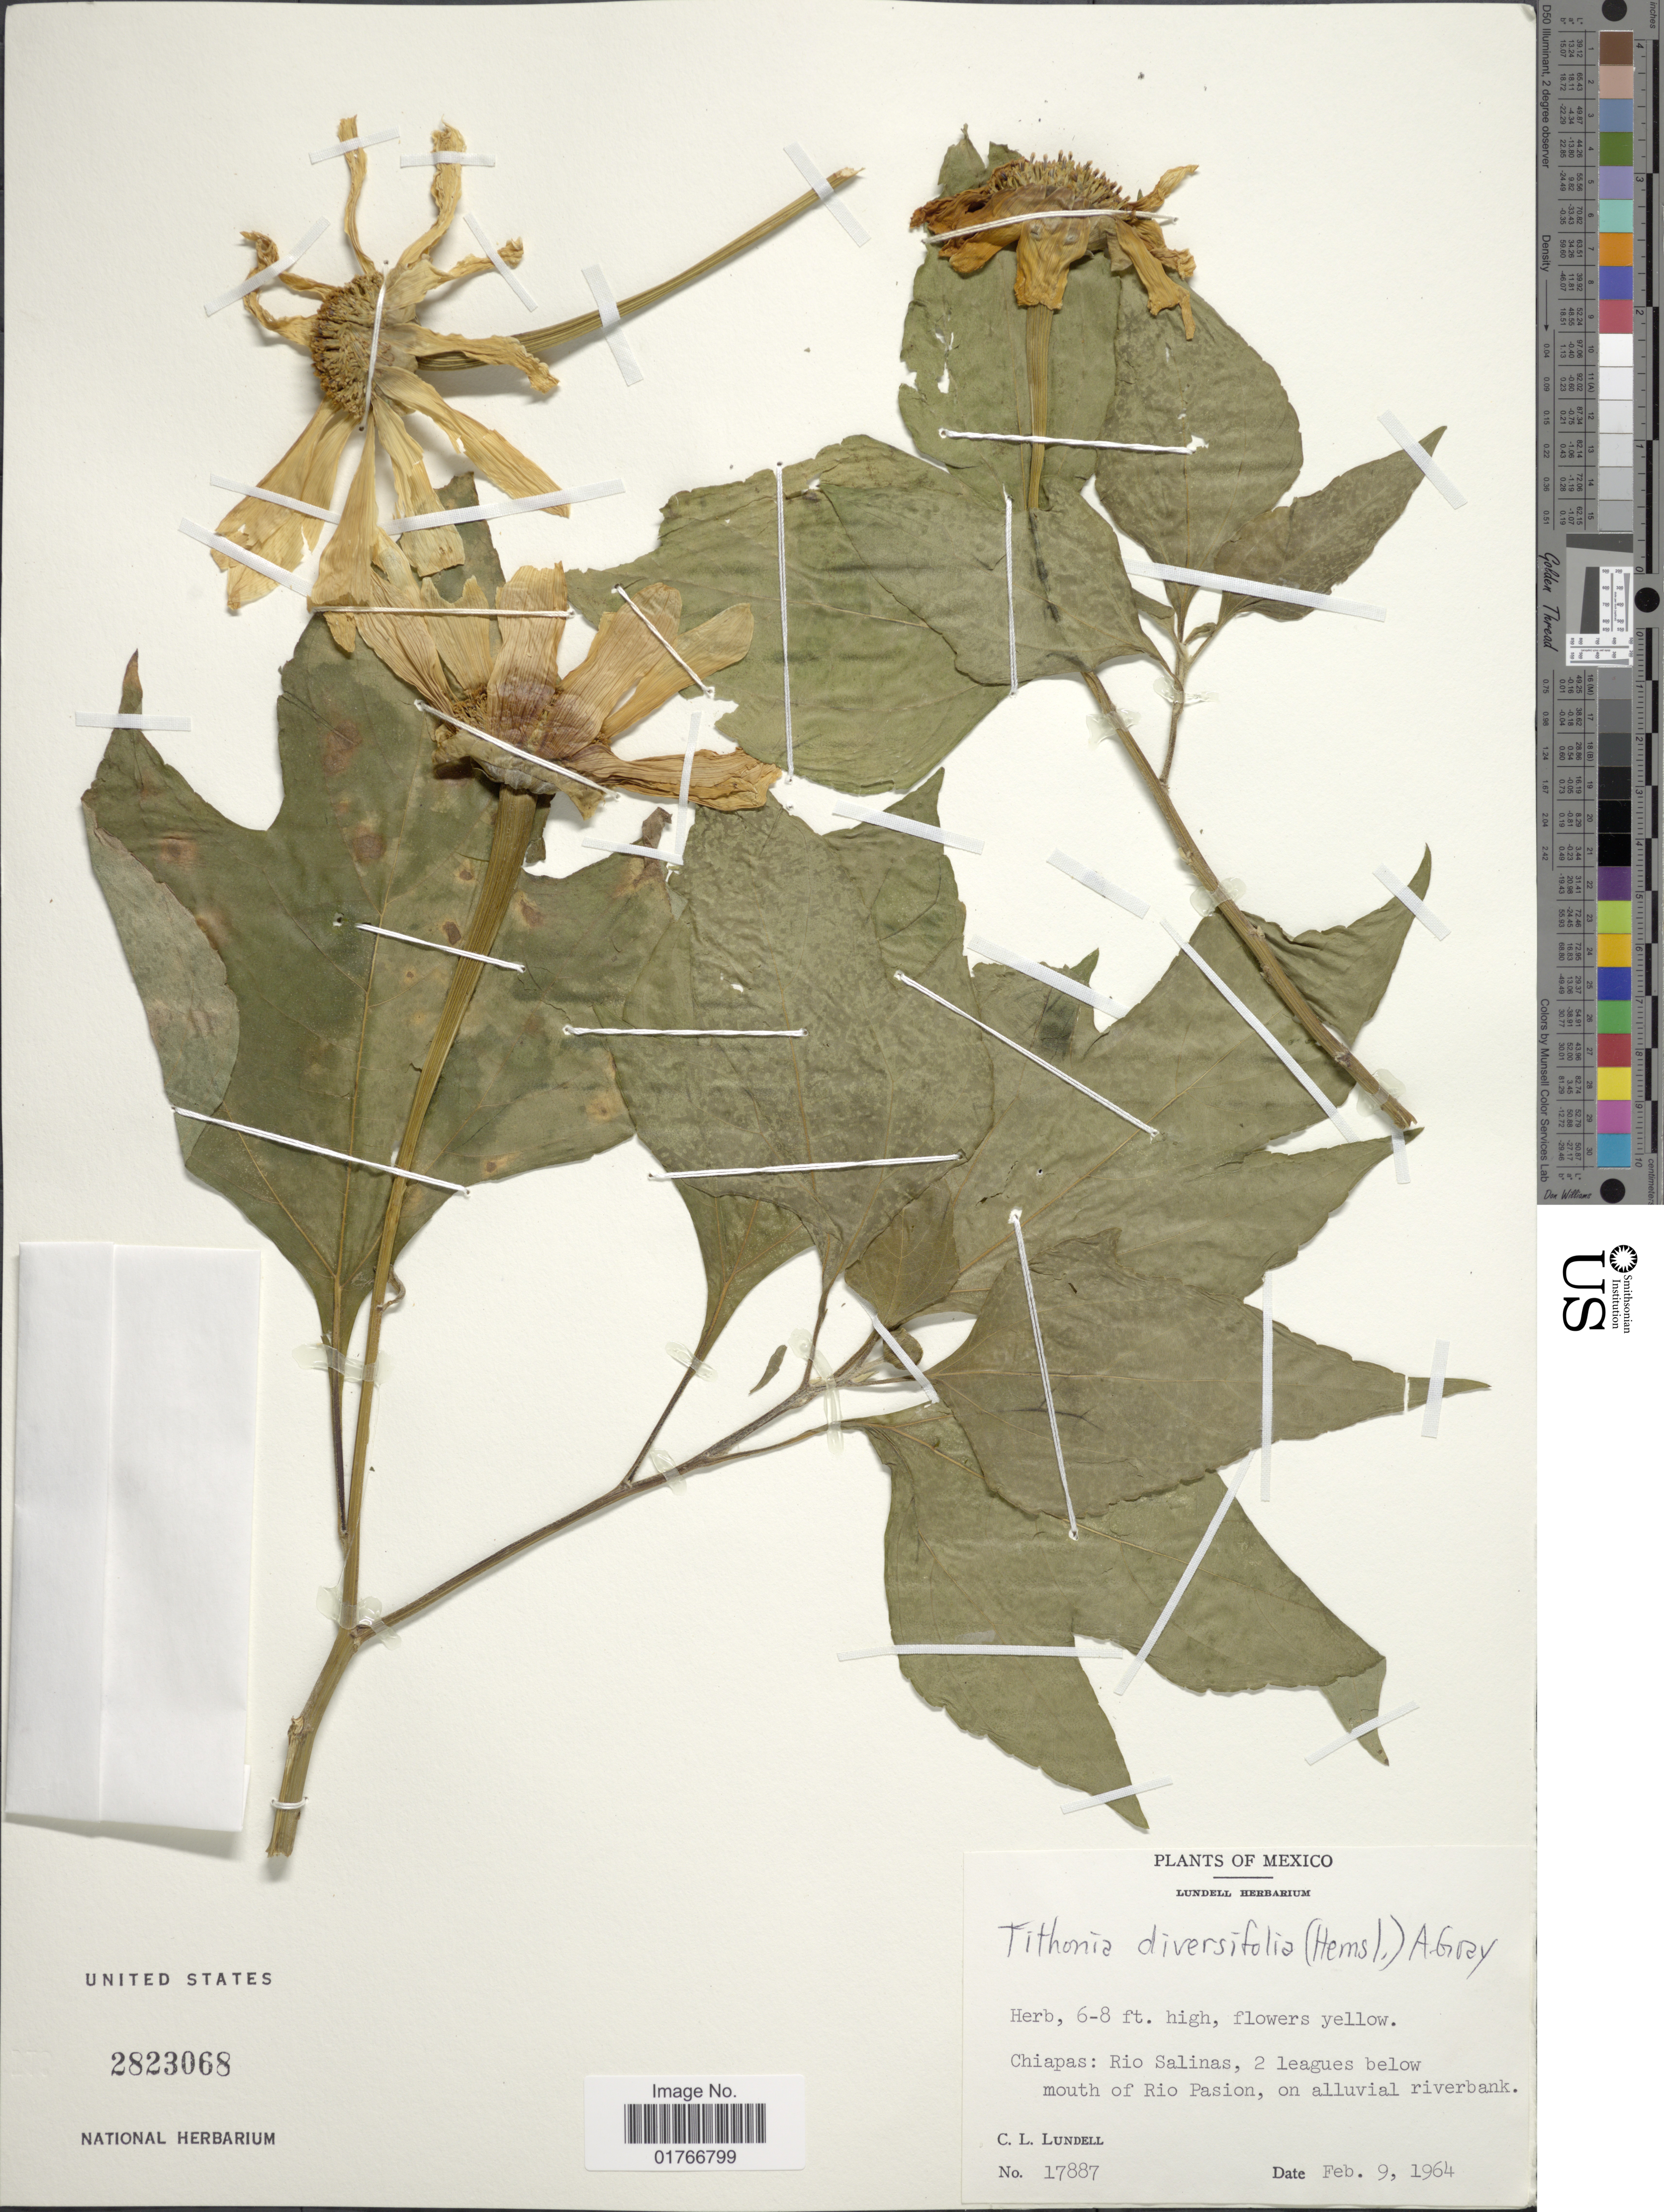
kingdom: Plantae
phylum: Tracheophyta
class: Magnoliopsida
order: Asterales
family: Asteraceae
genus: Tithonia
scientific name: Tithonia diversifolia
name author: (Hemsl.) A. Gray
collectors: C. L. Lundell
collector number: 17887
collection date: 1964-02-09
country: Mexico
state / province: Chiapas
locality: Rio Salinas, 2 leagues below mouth of Rio Pasion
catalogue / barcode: US 2823068